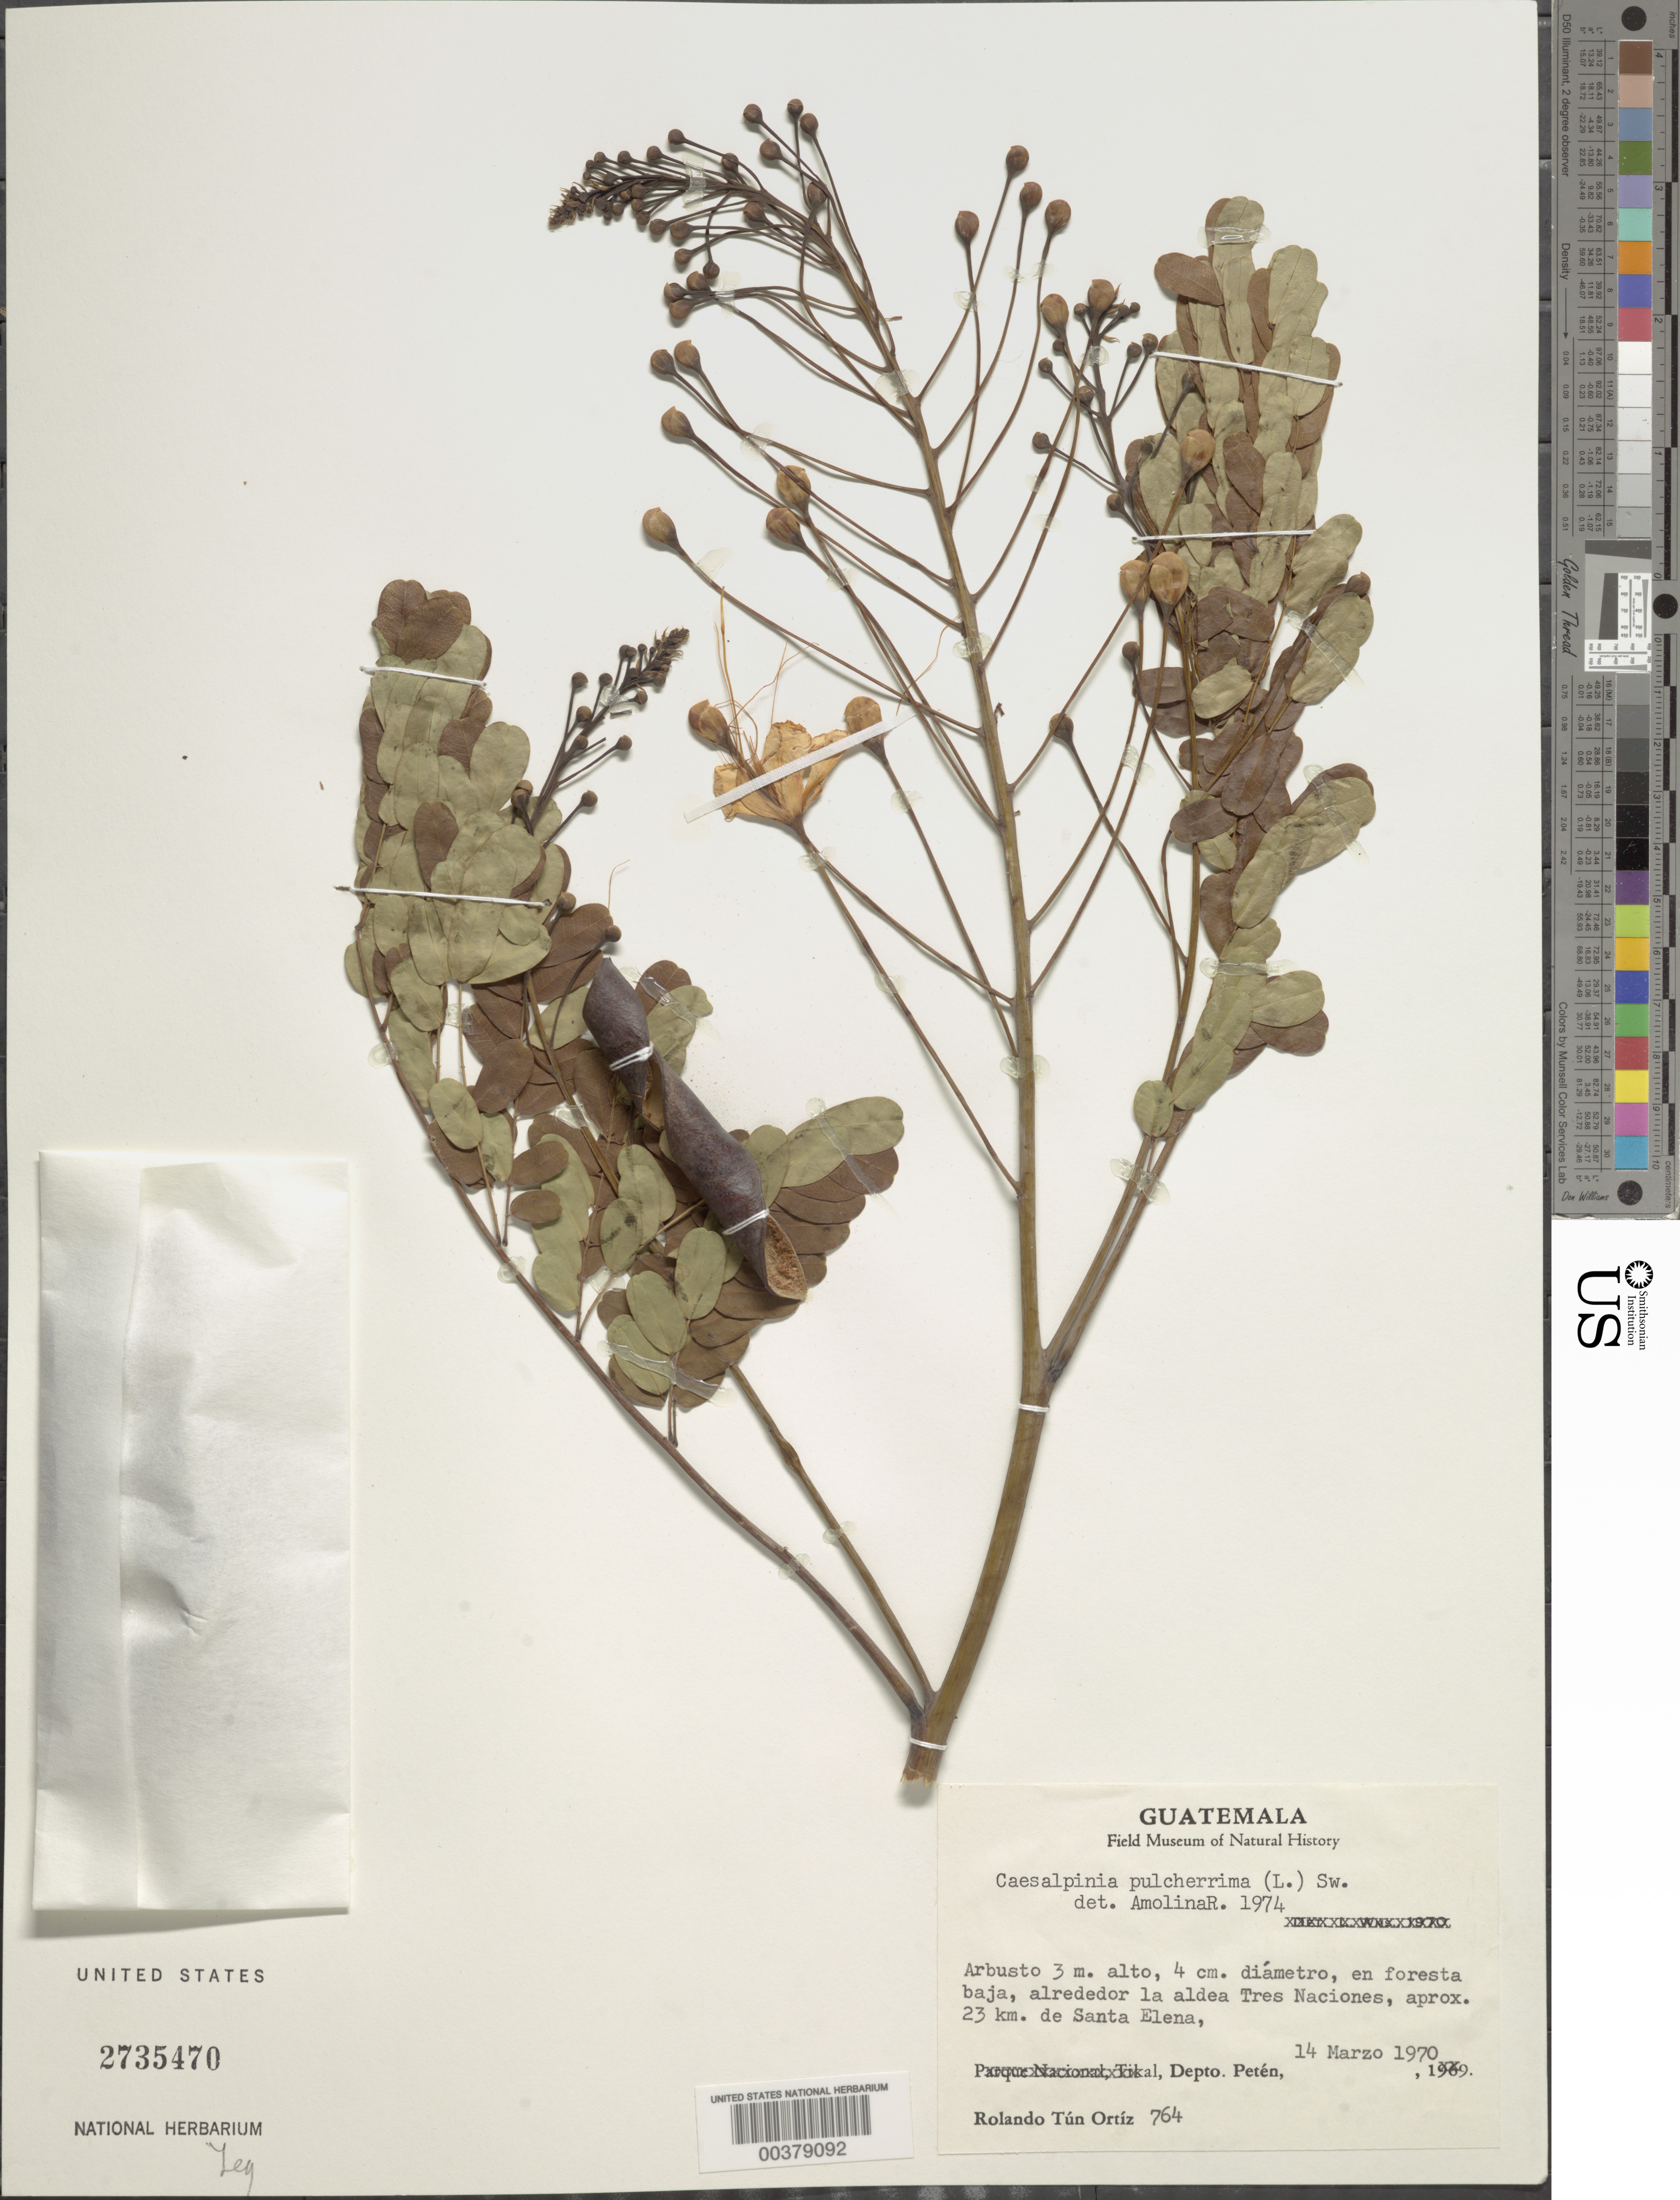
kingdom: Plantae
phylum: Tracheophyta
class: Magnoliopsida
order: Fabales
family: Fabaceae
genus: Caesalpinia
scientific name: Caesalpinia pulcherrima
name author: (L.) Sw.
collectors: R. Tún Ortiz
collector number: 764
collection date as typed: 14 Mar 1970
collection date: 1970-03-14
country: Guatemala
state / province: El Petén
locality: Alrededor la aldea tres naciones, ca 23 km de Santa Elena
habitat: En foresta baja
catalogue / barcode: US 2735470